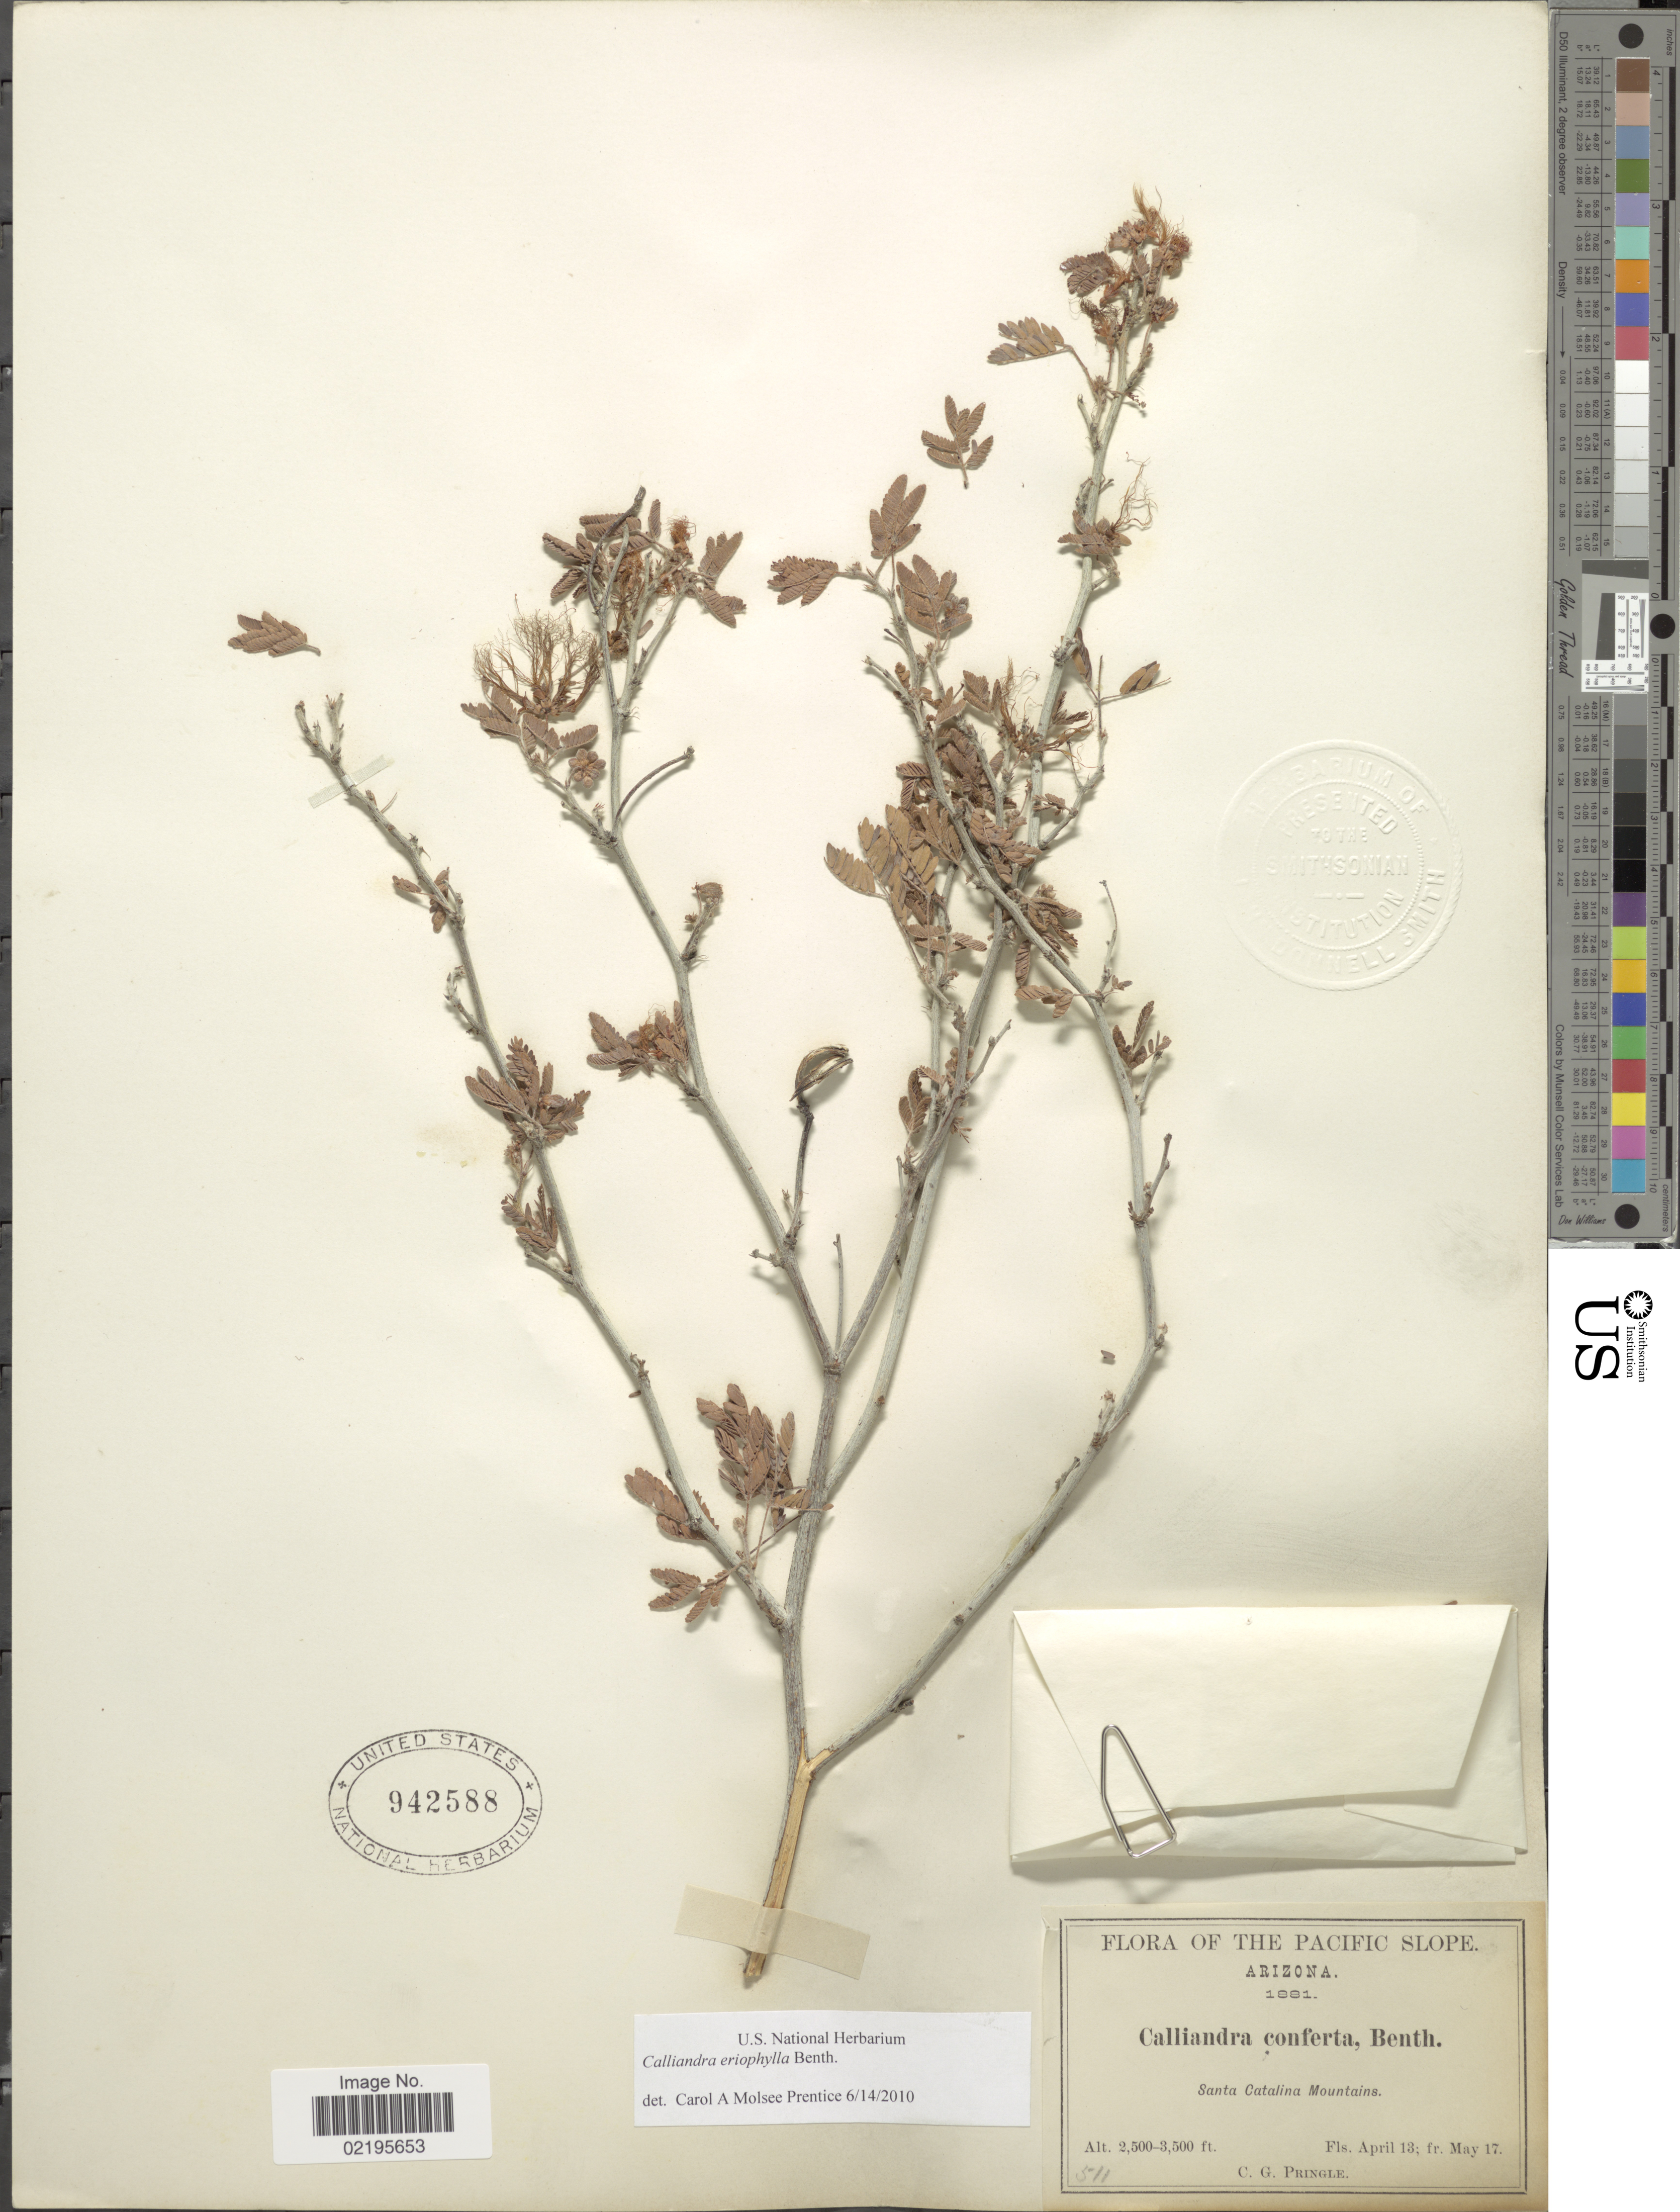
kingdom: Plantae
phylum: Tracheophyta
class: Magnoliopsida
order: Fabales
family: Fabaceae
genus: Calliandra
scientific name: Calliandra eriophylla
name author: Benth.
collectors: C. G. Pringle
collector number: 511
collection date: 1881-04-13/1881-05-17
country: United States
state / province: Arizona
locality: Pacific Coast, Santa Catalina Mountains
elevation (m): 762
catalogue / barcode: US 942588